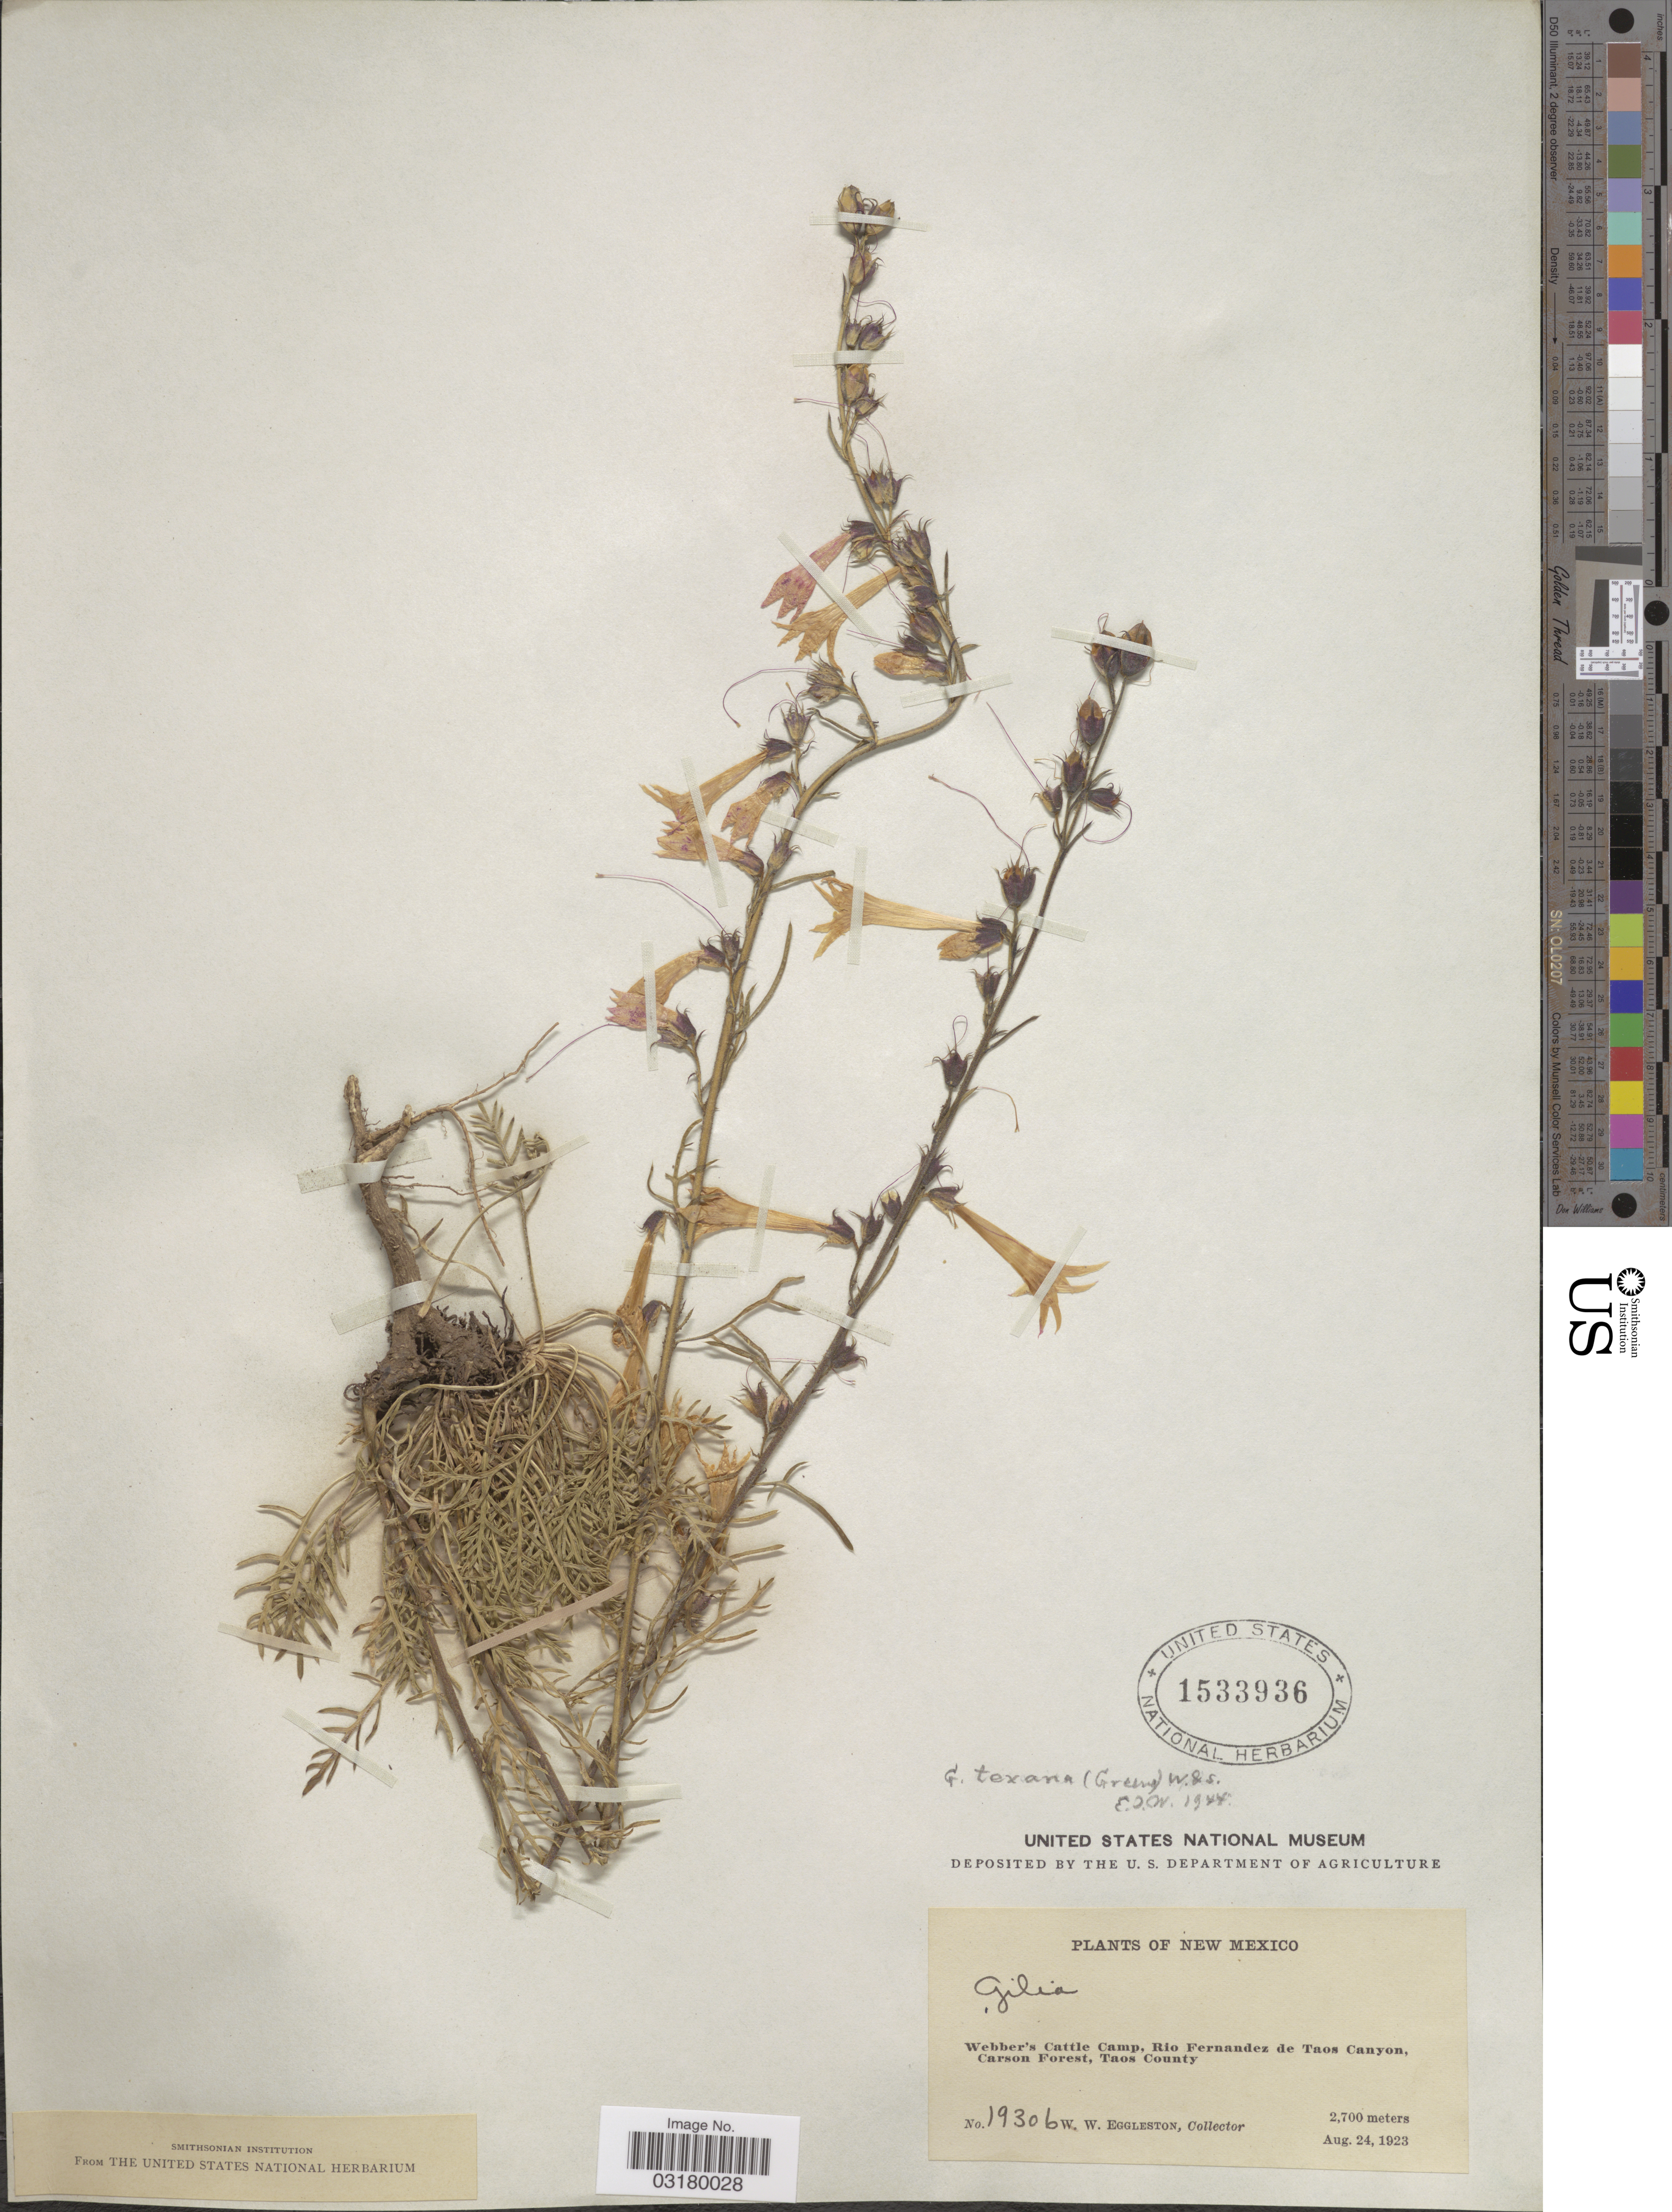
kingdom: Plantae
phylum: Tracheophyta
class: Magnoliopsida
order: Ericales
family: Polemoniaceae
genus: Ipomopsis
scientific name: Ipomopsis aggregata subsp. formosissima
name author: (Greene) Wherry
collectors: W. W. Eggleston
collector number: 19306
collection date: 1923-08-24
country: United States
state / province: New Mexico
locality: Webber's Cattle Camp, Rio Fernandez de Taos Canyon, Carson Forest, Taos County.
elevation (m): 2700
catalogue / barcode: US 1533936